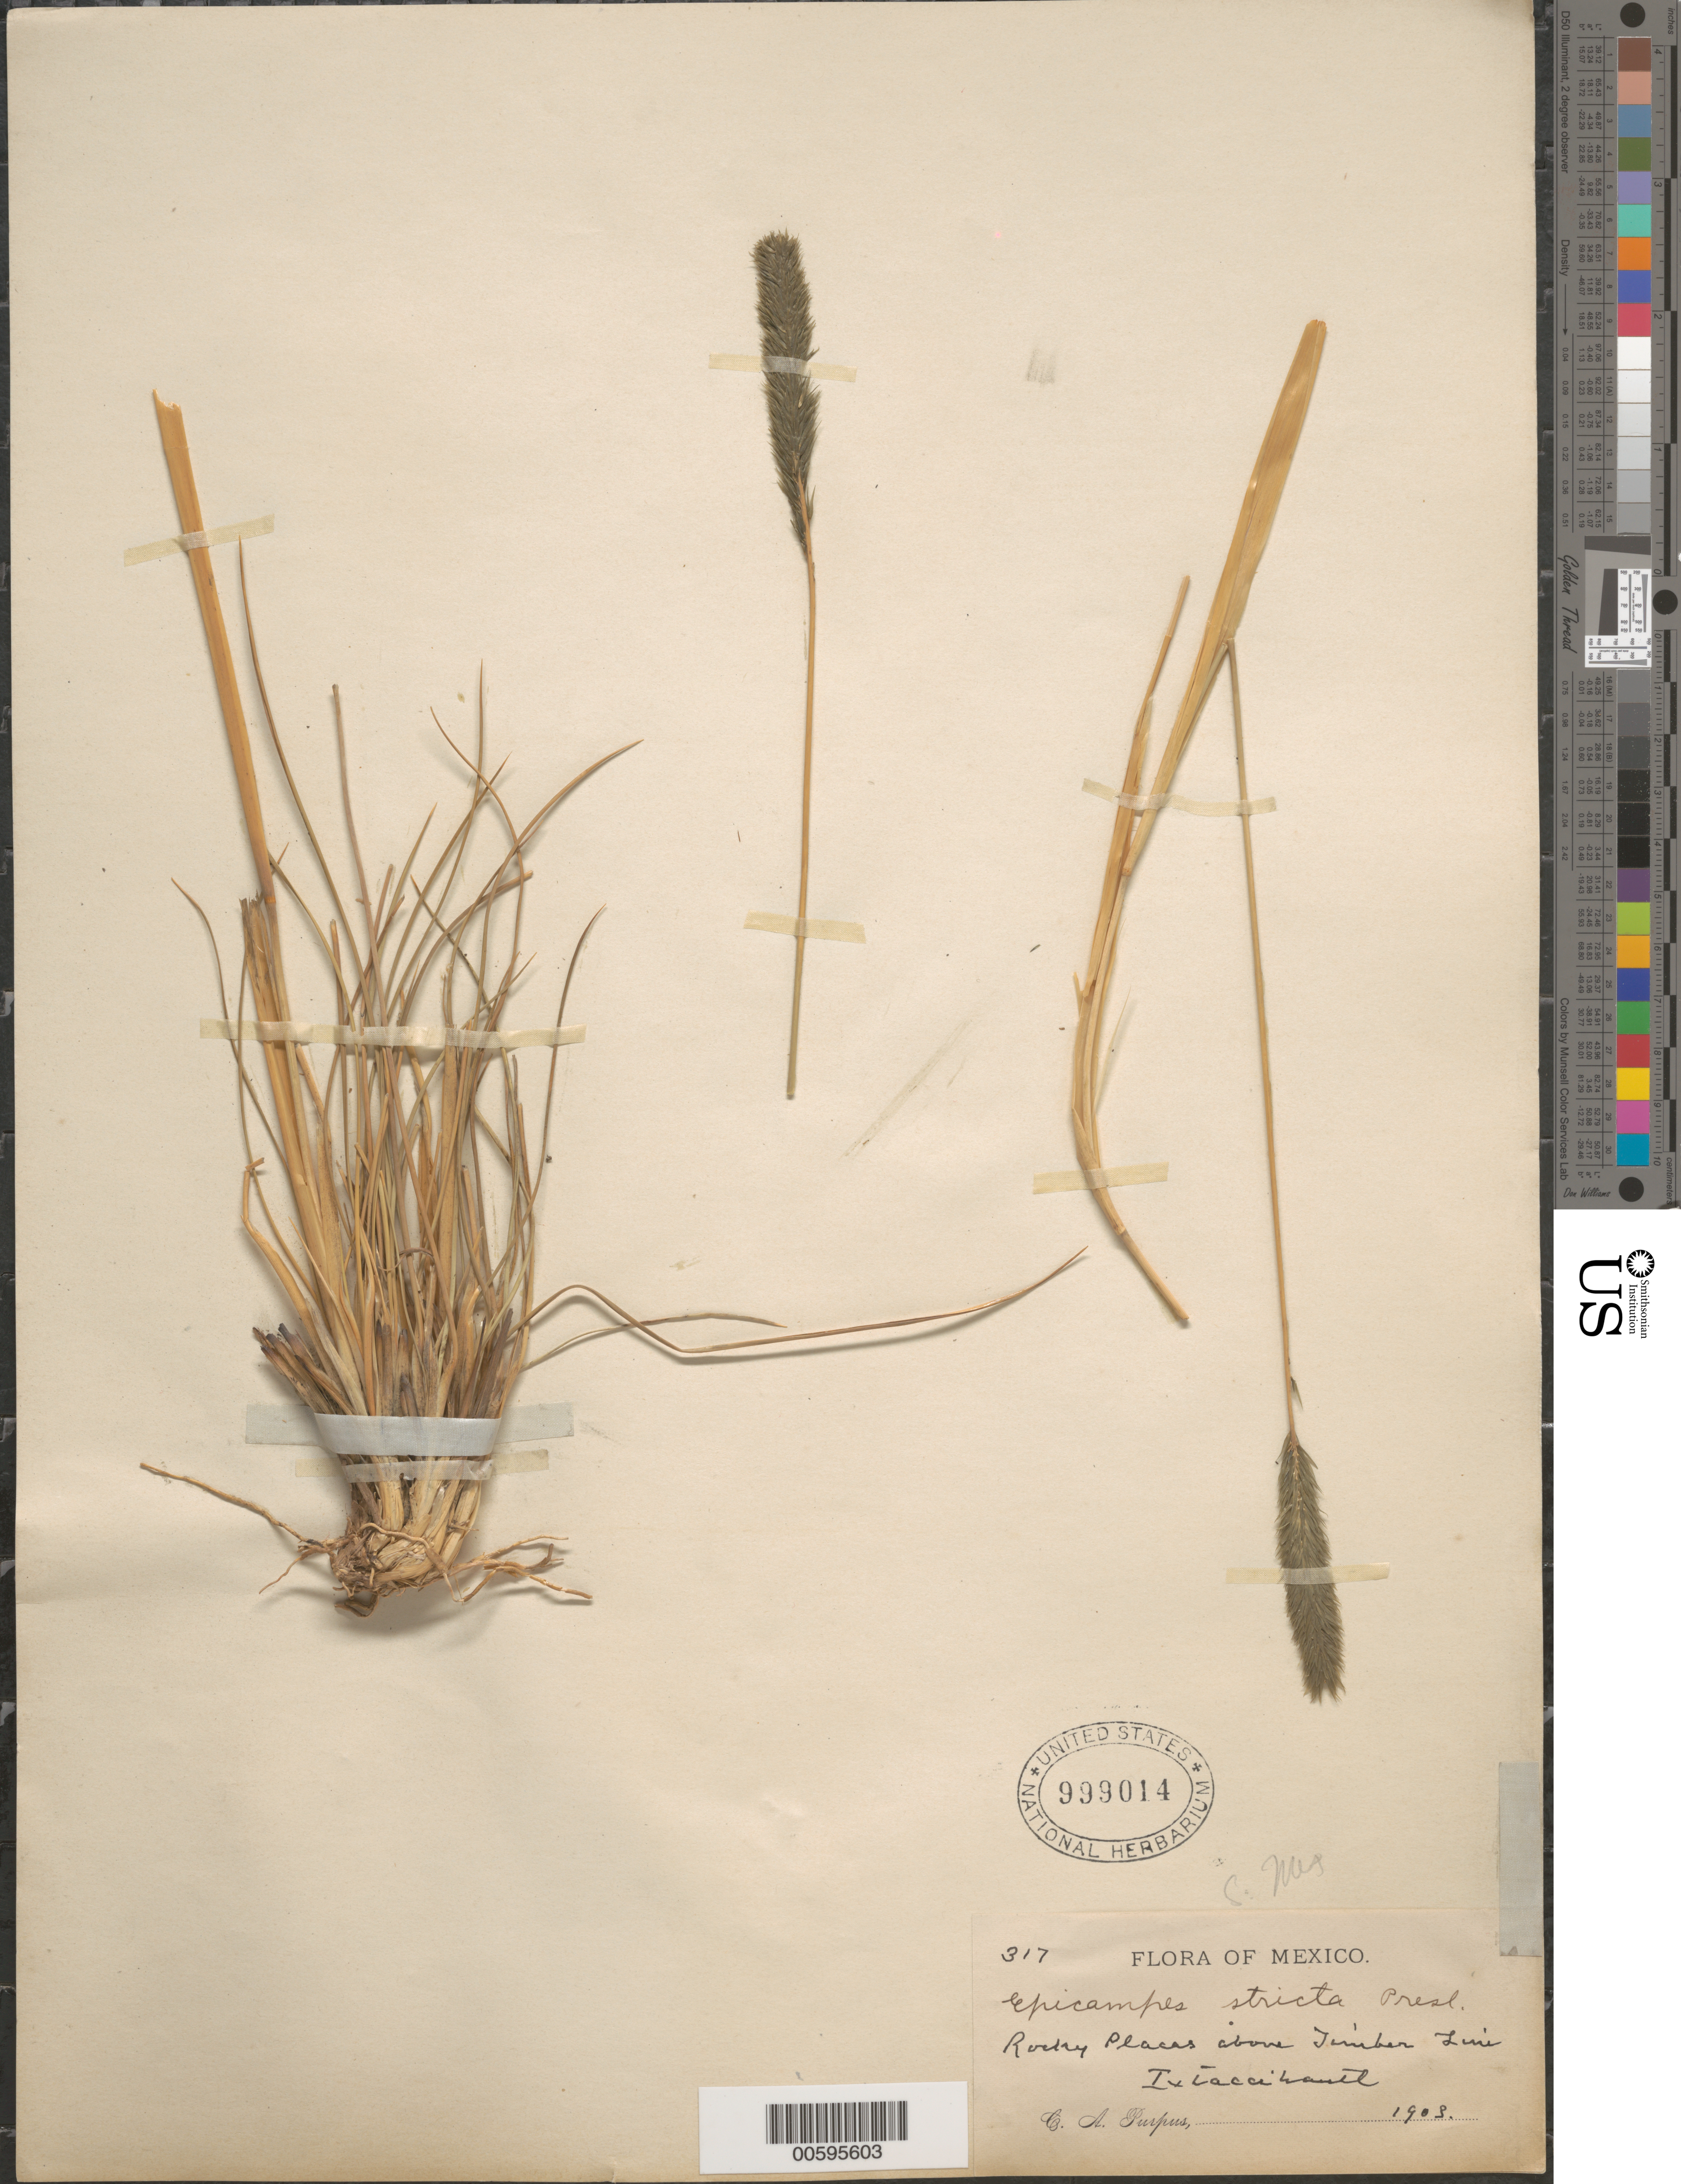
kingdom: Plantae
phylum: Tracheophyta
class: Liliopsida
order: Poales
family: Poaceae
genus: Muhlenbergia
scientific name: Muhlenbergia nigra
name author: Hitchc.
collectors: C. A. Purpus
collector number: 317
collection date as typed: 0 1903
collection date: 1903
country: Mexico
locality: Ixtaccihautl.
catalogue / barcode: US 999014